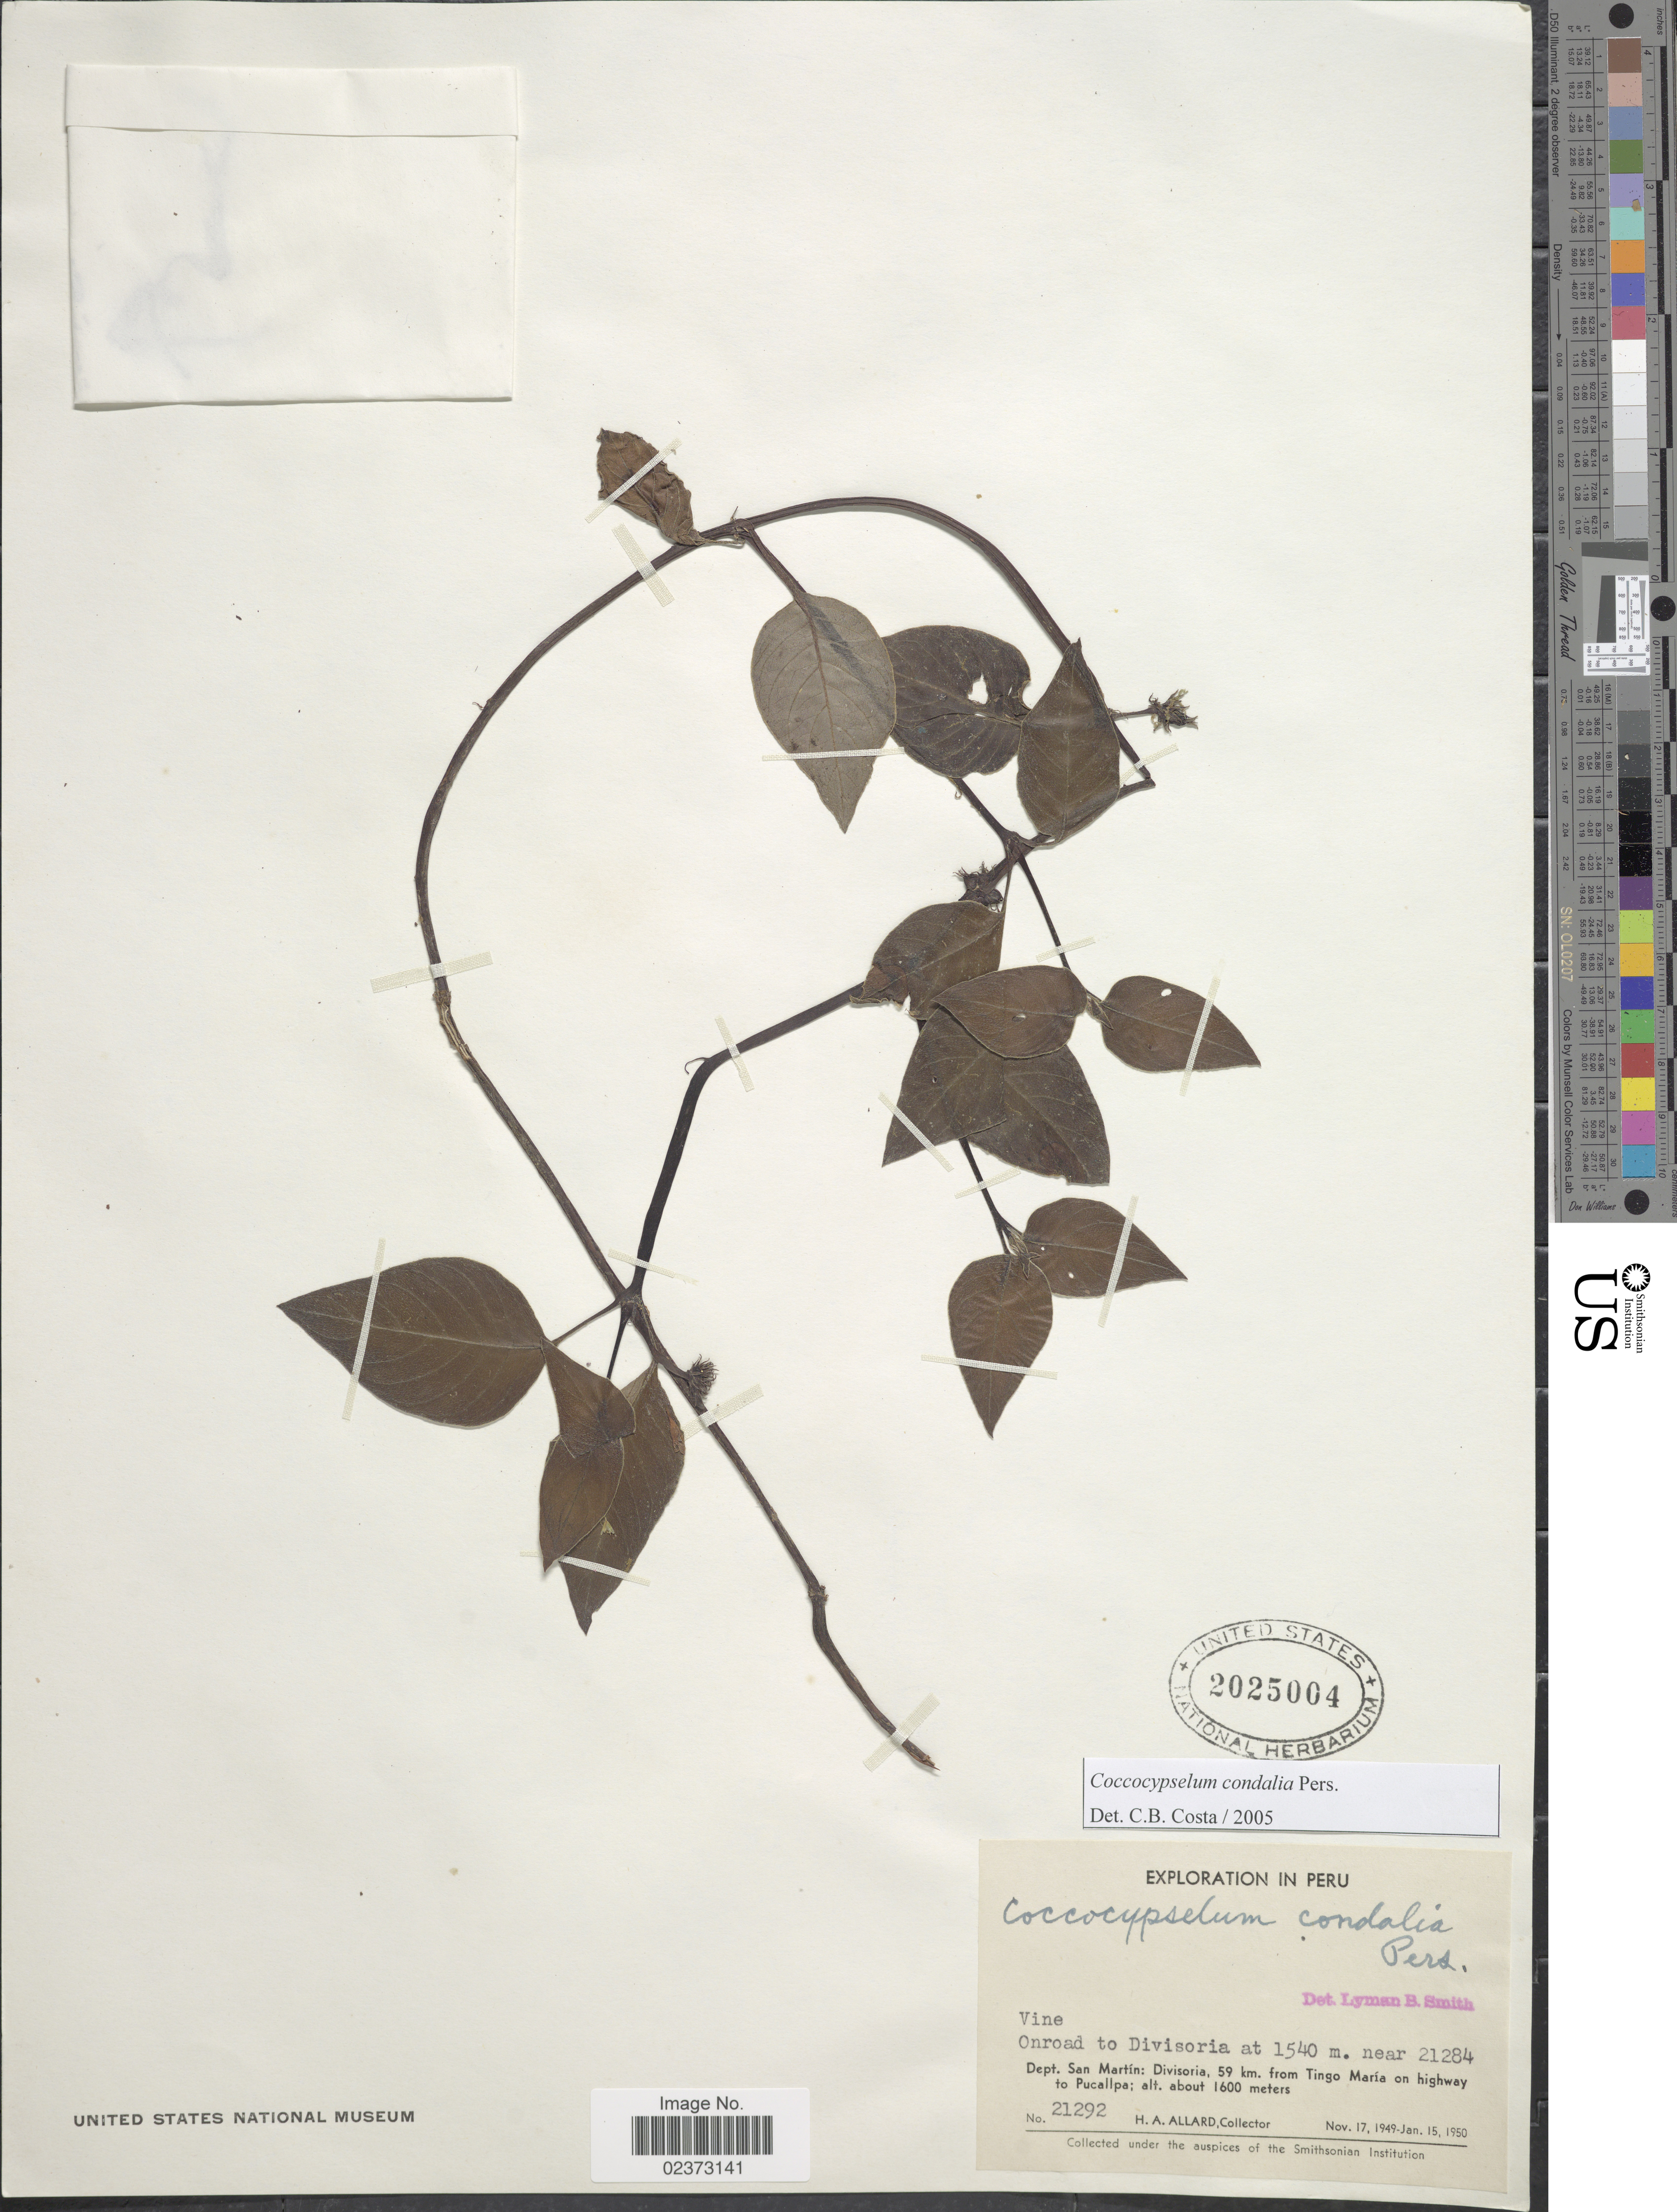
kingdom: Plantae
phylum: Tracheophyta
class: Magnoliopsida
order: Gentianales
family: Rubiaceae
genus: Coccocypselum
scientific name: Coccocypselum condalia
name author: Pers.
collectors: H. A. Allard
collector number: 21292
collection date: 1949-11-17/1950-01-15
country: Peru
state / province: San Martín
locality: On road to Divisoria, near 21284, Dept. San Martin: Divisorio, 59 km. from Tingo Maria on highway to Pucallpa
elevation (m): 1600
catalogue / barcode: US 2025004